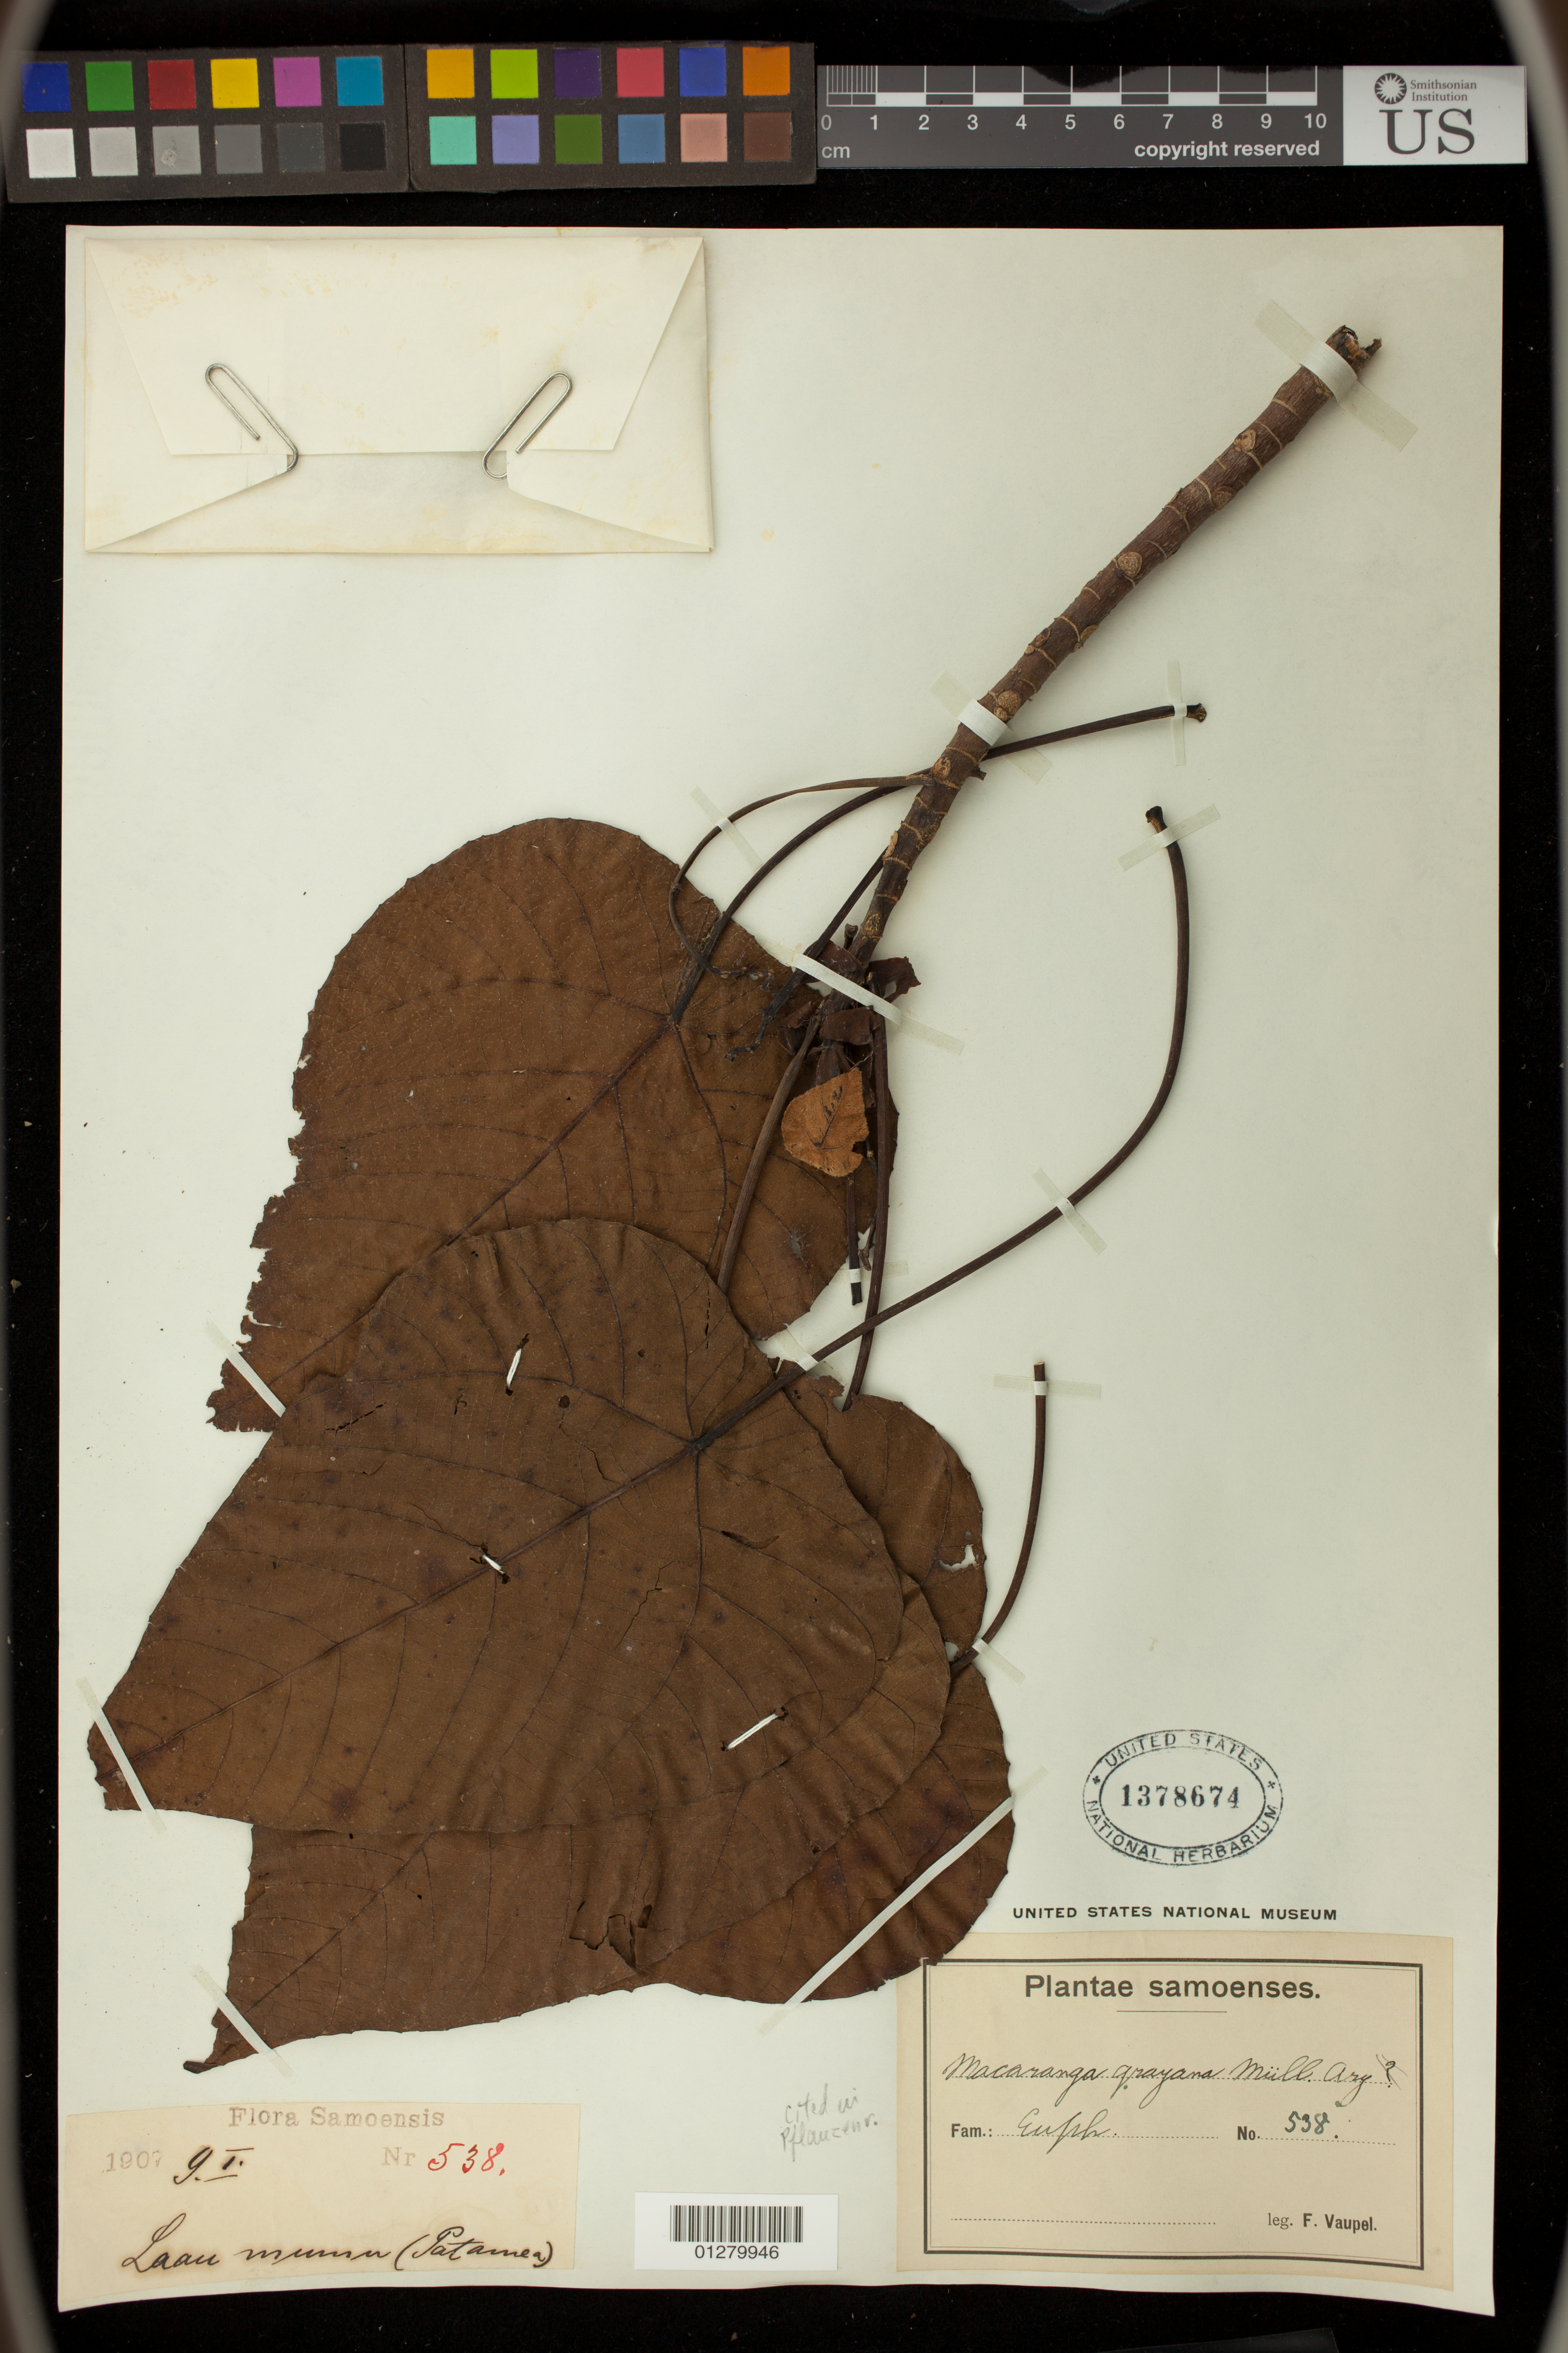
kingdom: Plantae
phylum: Tracheophyta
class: Magnoliopsida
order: Malpighiales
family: Euphorbiaceae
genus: Macaranga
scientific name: Macaranga grayana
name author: Müll. Arg. in DC.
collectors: F. Vaupel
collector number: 538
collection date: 1907-01-09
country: Samoa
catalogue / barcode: US 1378674